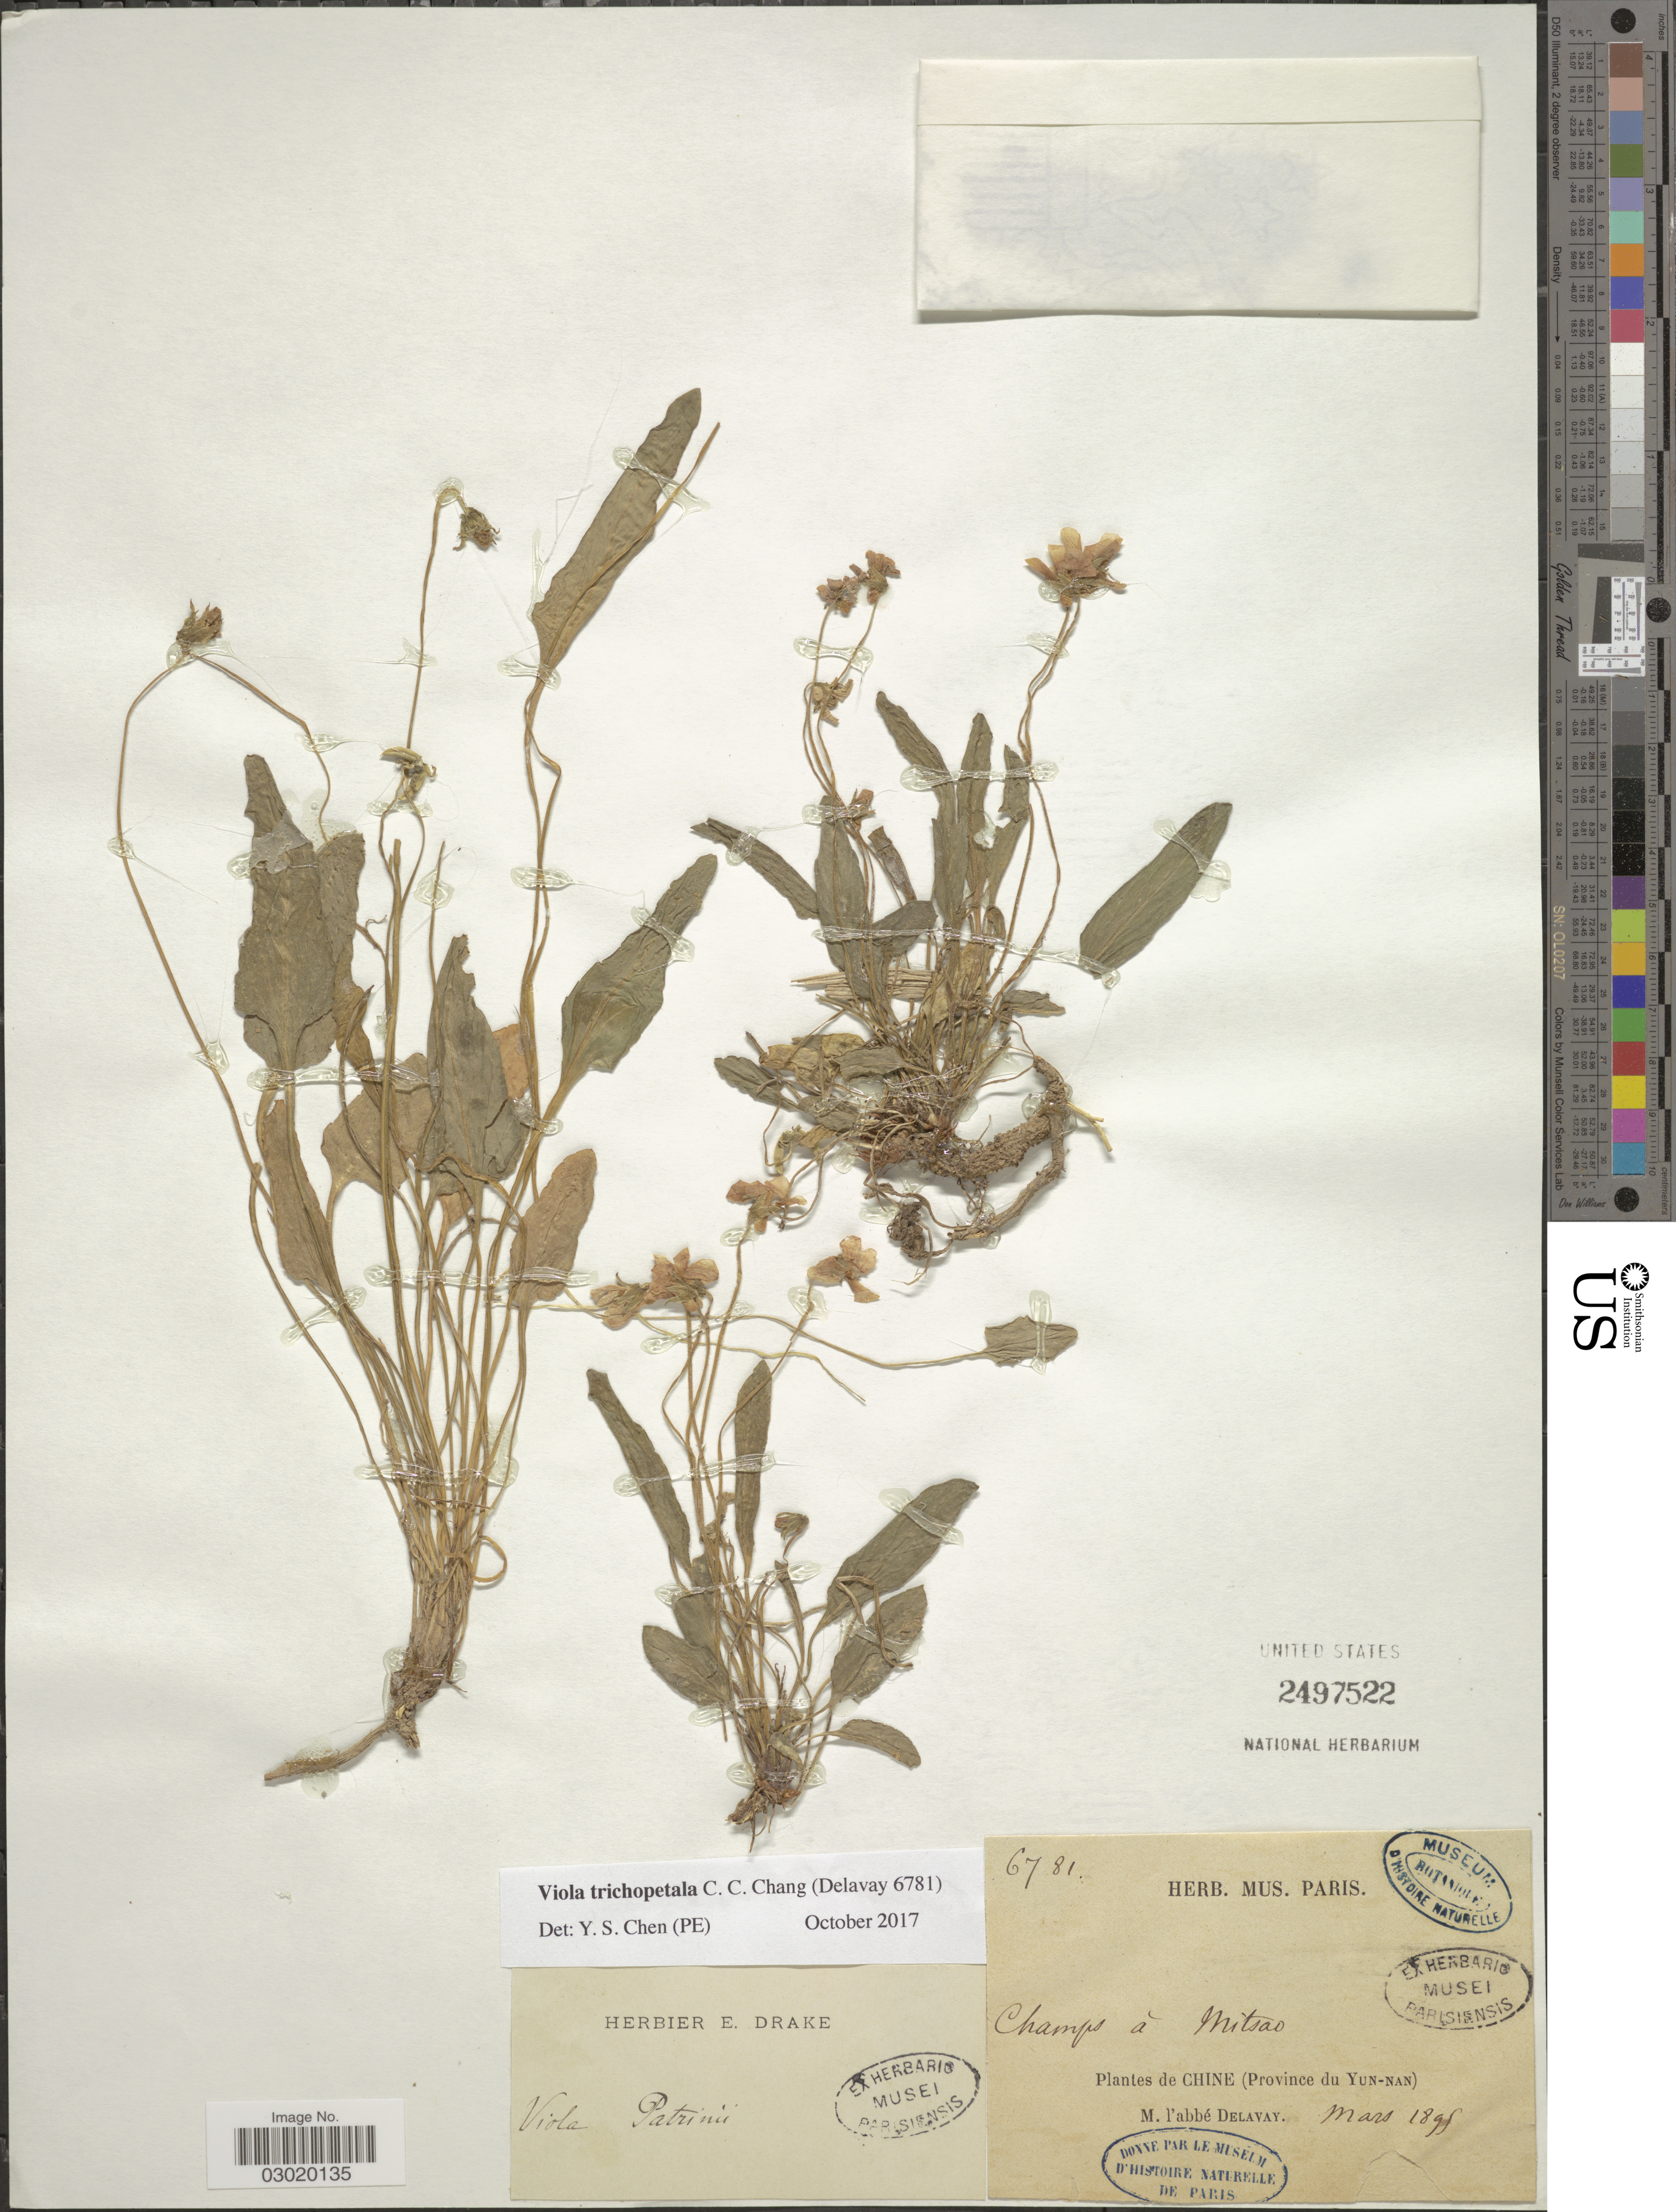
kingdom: Plantae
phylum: Tracheophyta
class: Magnoliopsida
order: Malpighiales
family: Violaceae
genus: Viola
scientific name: Viola trichopetala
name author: C.C. Chang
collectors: P. Delavay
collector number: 6781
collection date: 1895-03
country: China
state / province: Yunnan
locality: Chine (Province du Yun-nan), Champs á Mitsao.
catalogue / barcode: US 2497522